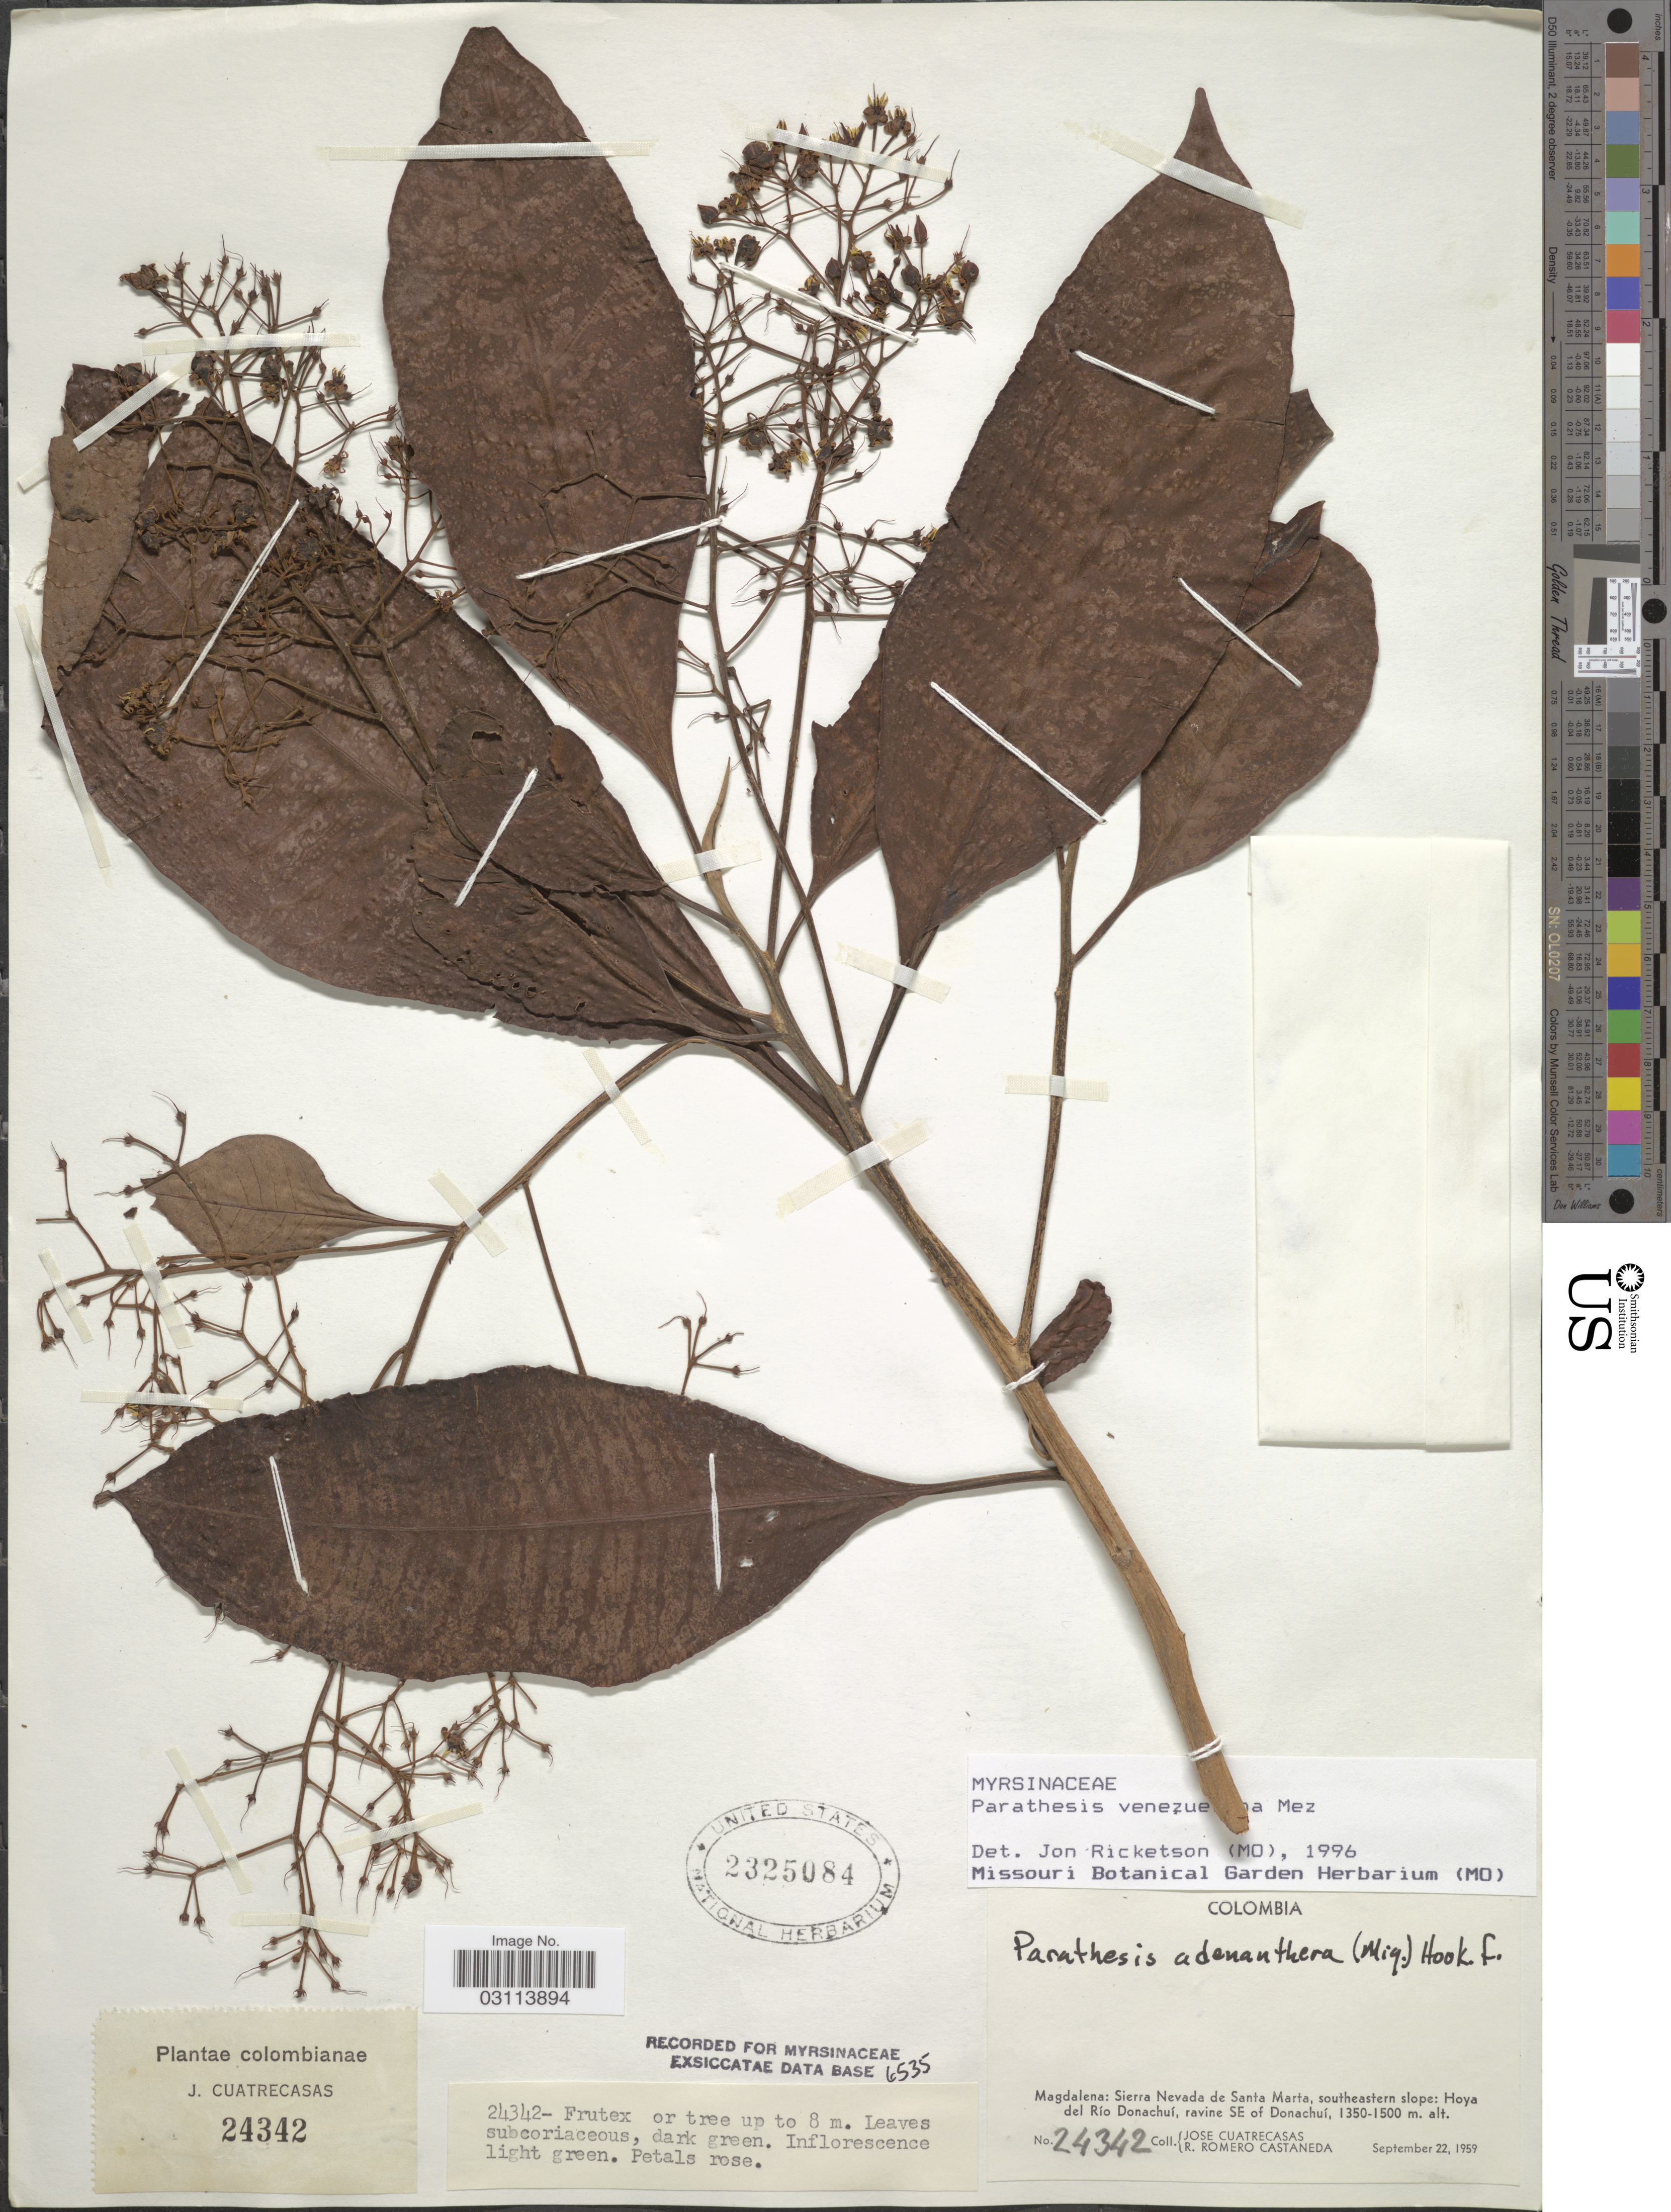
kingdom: Plantae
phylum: Tracheophyta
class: Magnoliopsida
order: Ericales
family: Primulaceae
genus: Parathesis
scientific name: Parathesis venezuelana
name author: Mez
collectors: J. Cuatrecasas & R. Romero Castañeda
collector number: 24342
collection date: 1959-09-22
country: Colombia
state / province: Magdalena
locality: Sierra Nevada de Santa Marta, southeastern slope: Hoya del río Donachuí, ravine SE of Donachuí.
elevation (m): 1350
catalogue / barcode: US 2325084